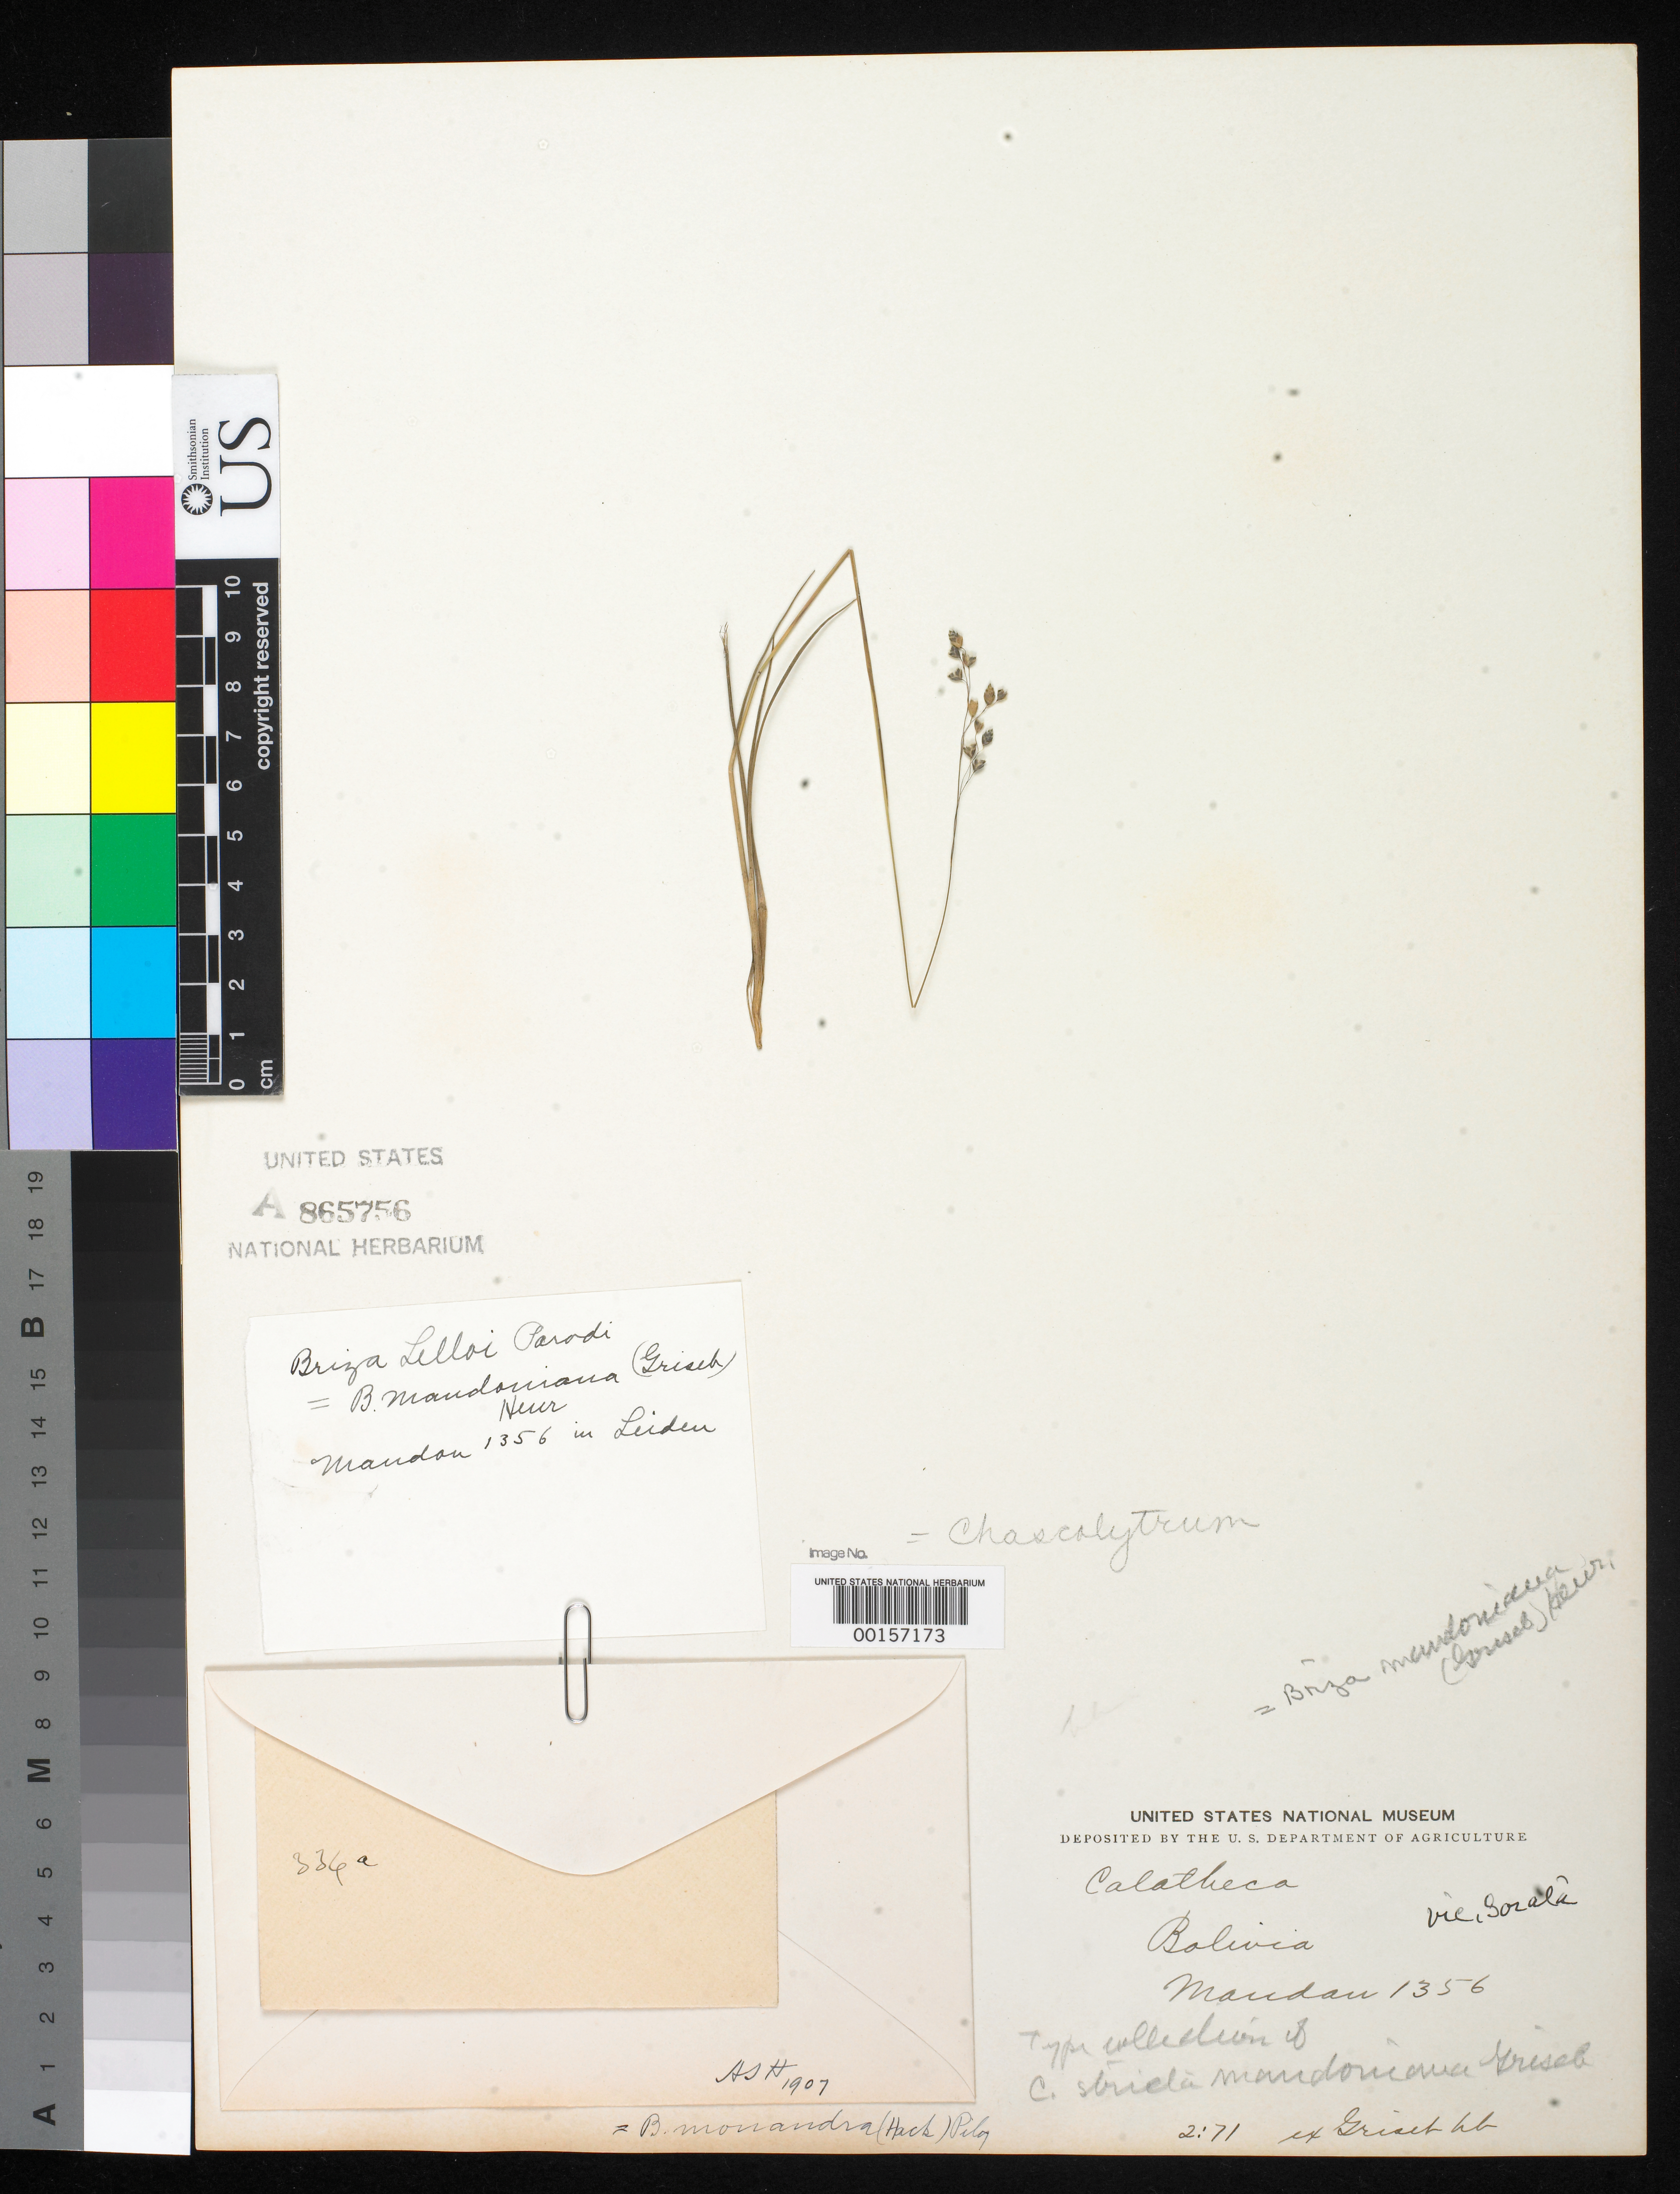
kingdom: Plantae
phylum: Tracheophyta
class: Liliopsida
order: Poales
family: Poaceae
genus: Calotheca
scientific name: Calotheca stricta var. mandoniana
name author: Griseb.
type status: Type Fragment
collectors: G. Mandon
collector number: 1356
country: Bolivia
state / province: La Páz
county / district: Larecaja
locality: Vic. Sorata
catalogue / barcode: US 865756A